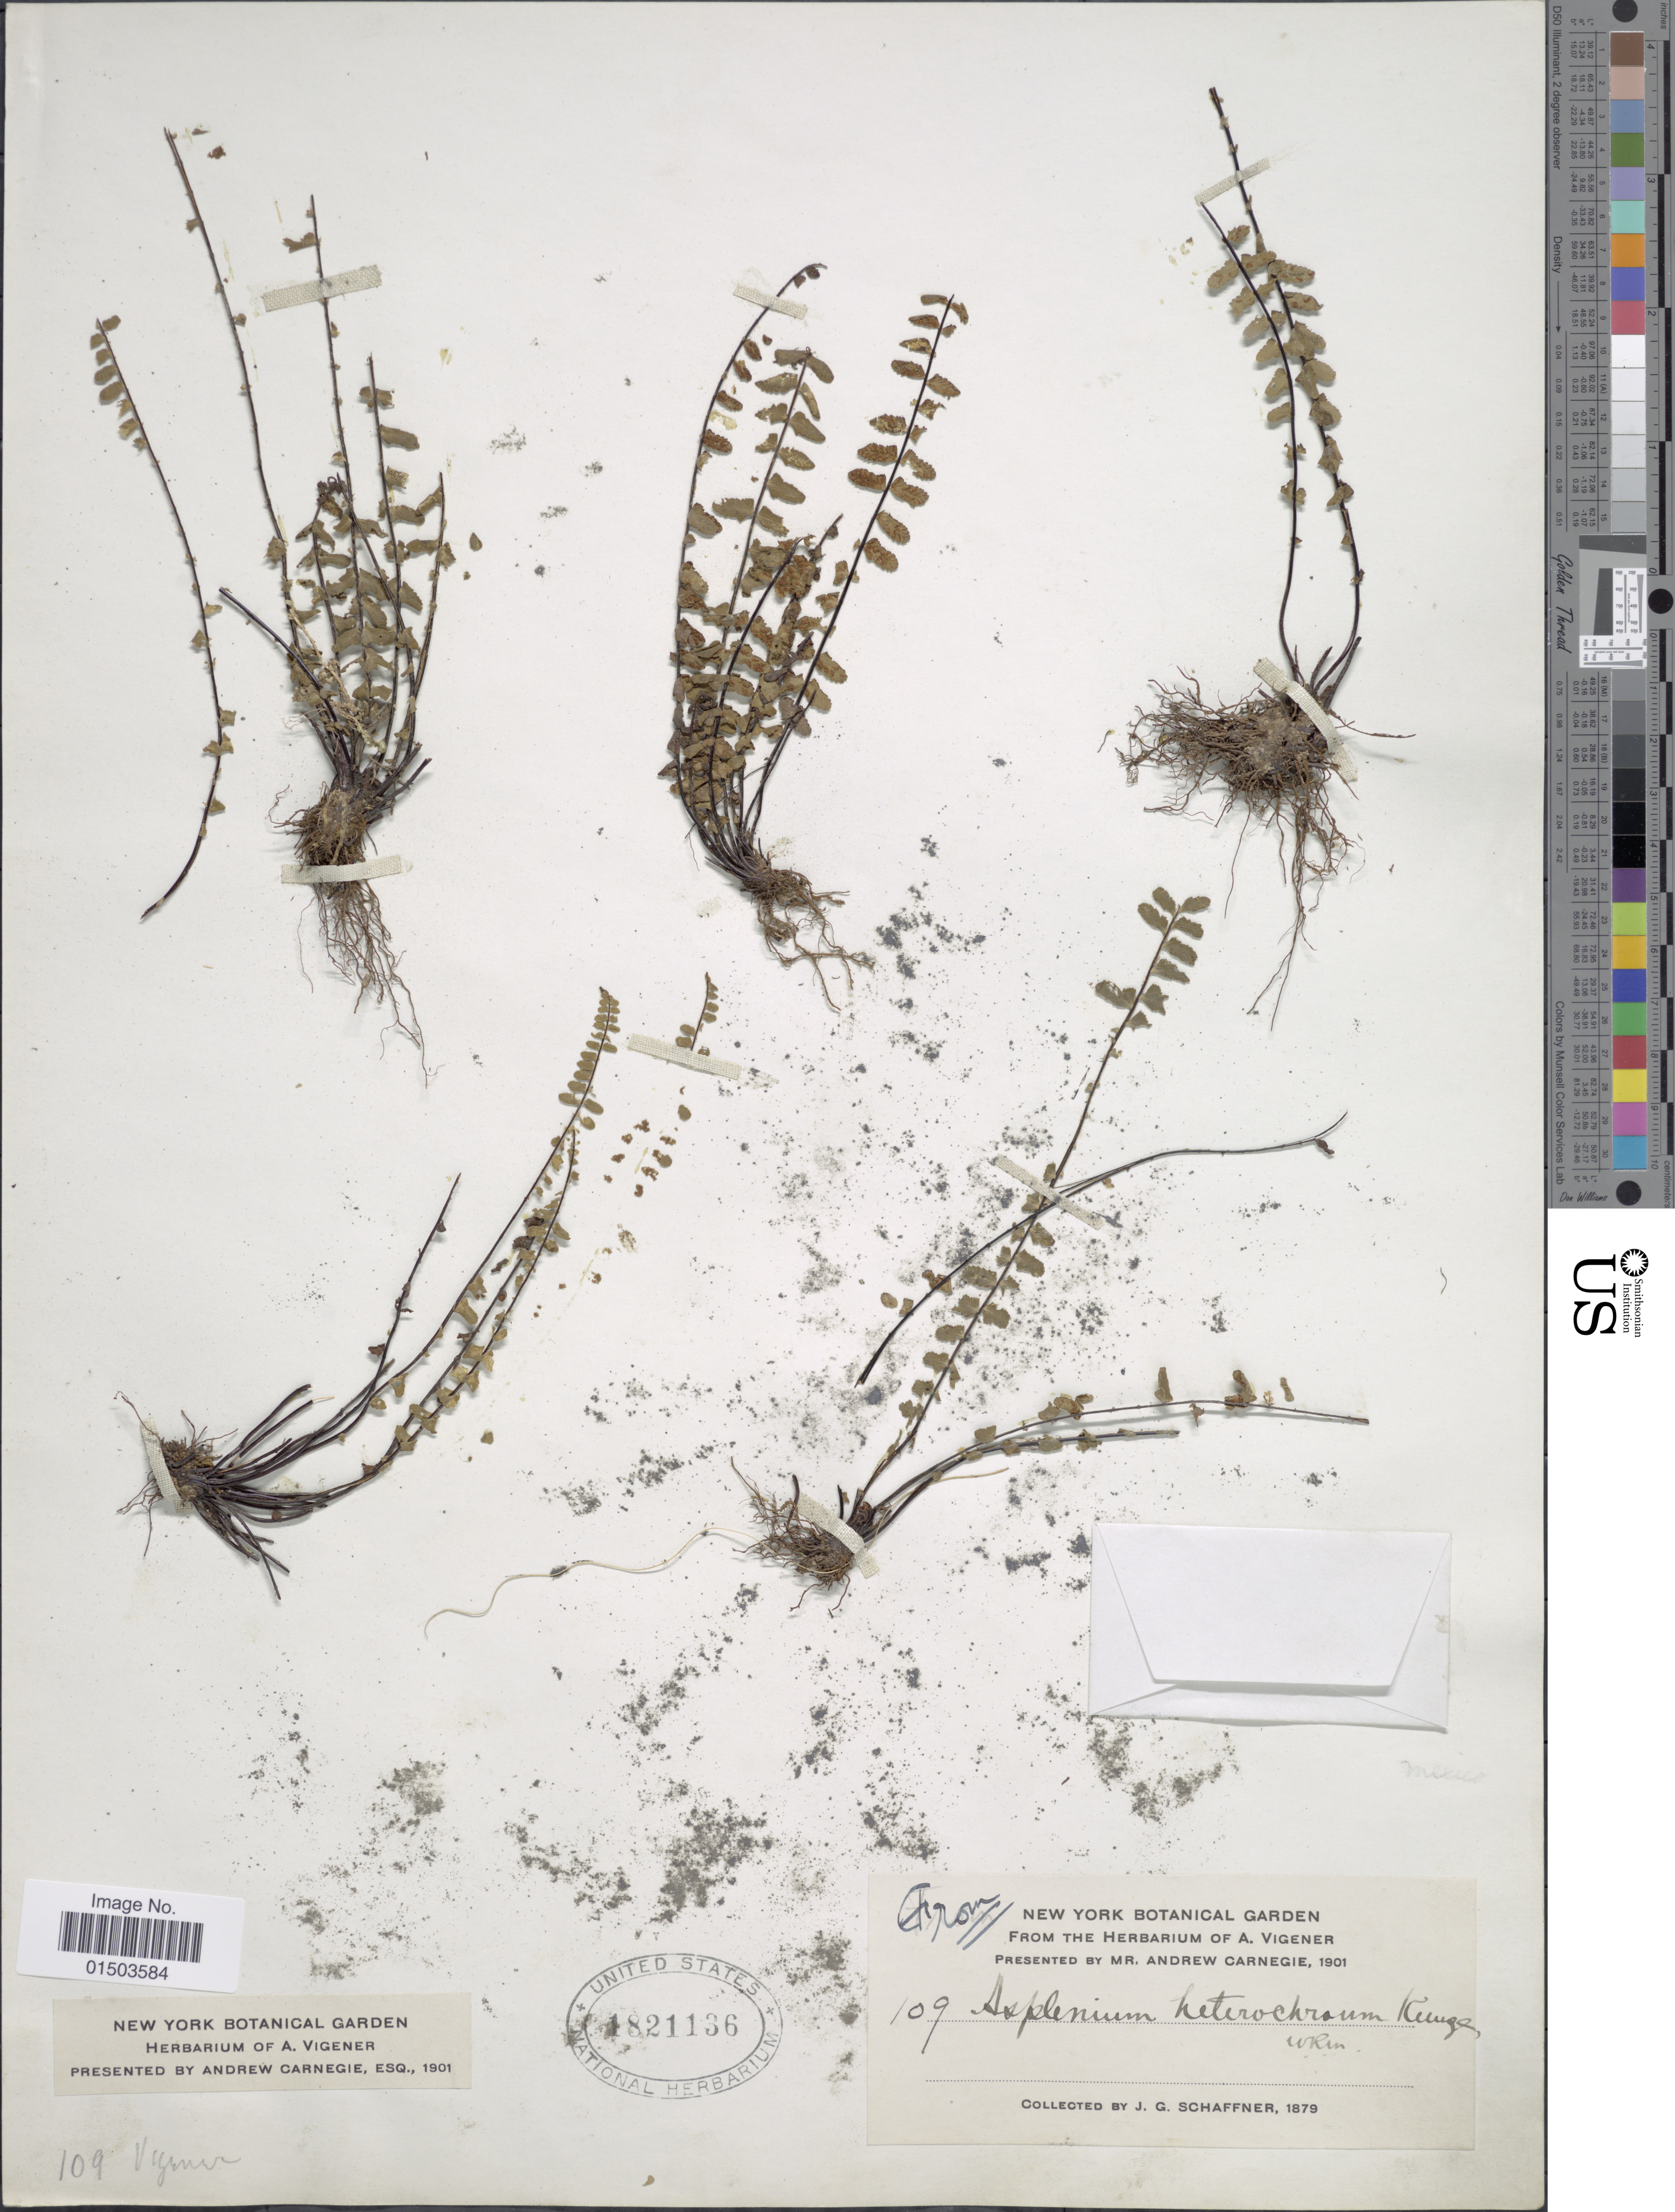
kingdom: Plantae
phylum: Tracheophyta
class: Polypodiopsida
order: Polypodiales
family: Aspleniaceae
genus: Asplenium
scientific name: Asplenium heterochroum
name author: Kunze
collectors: J. G. Schaffner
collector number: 109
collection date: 1879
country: Mexico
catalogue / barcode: US 1821136